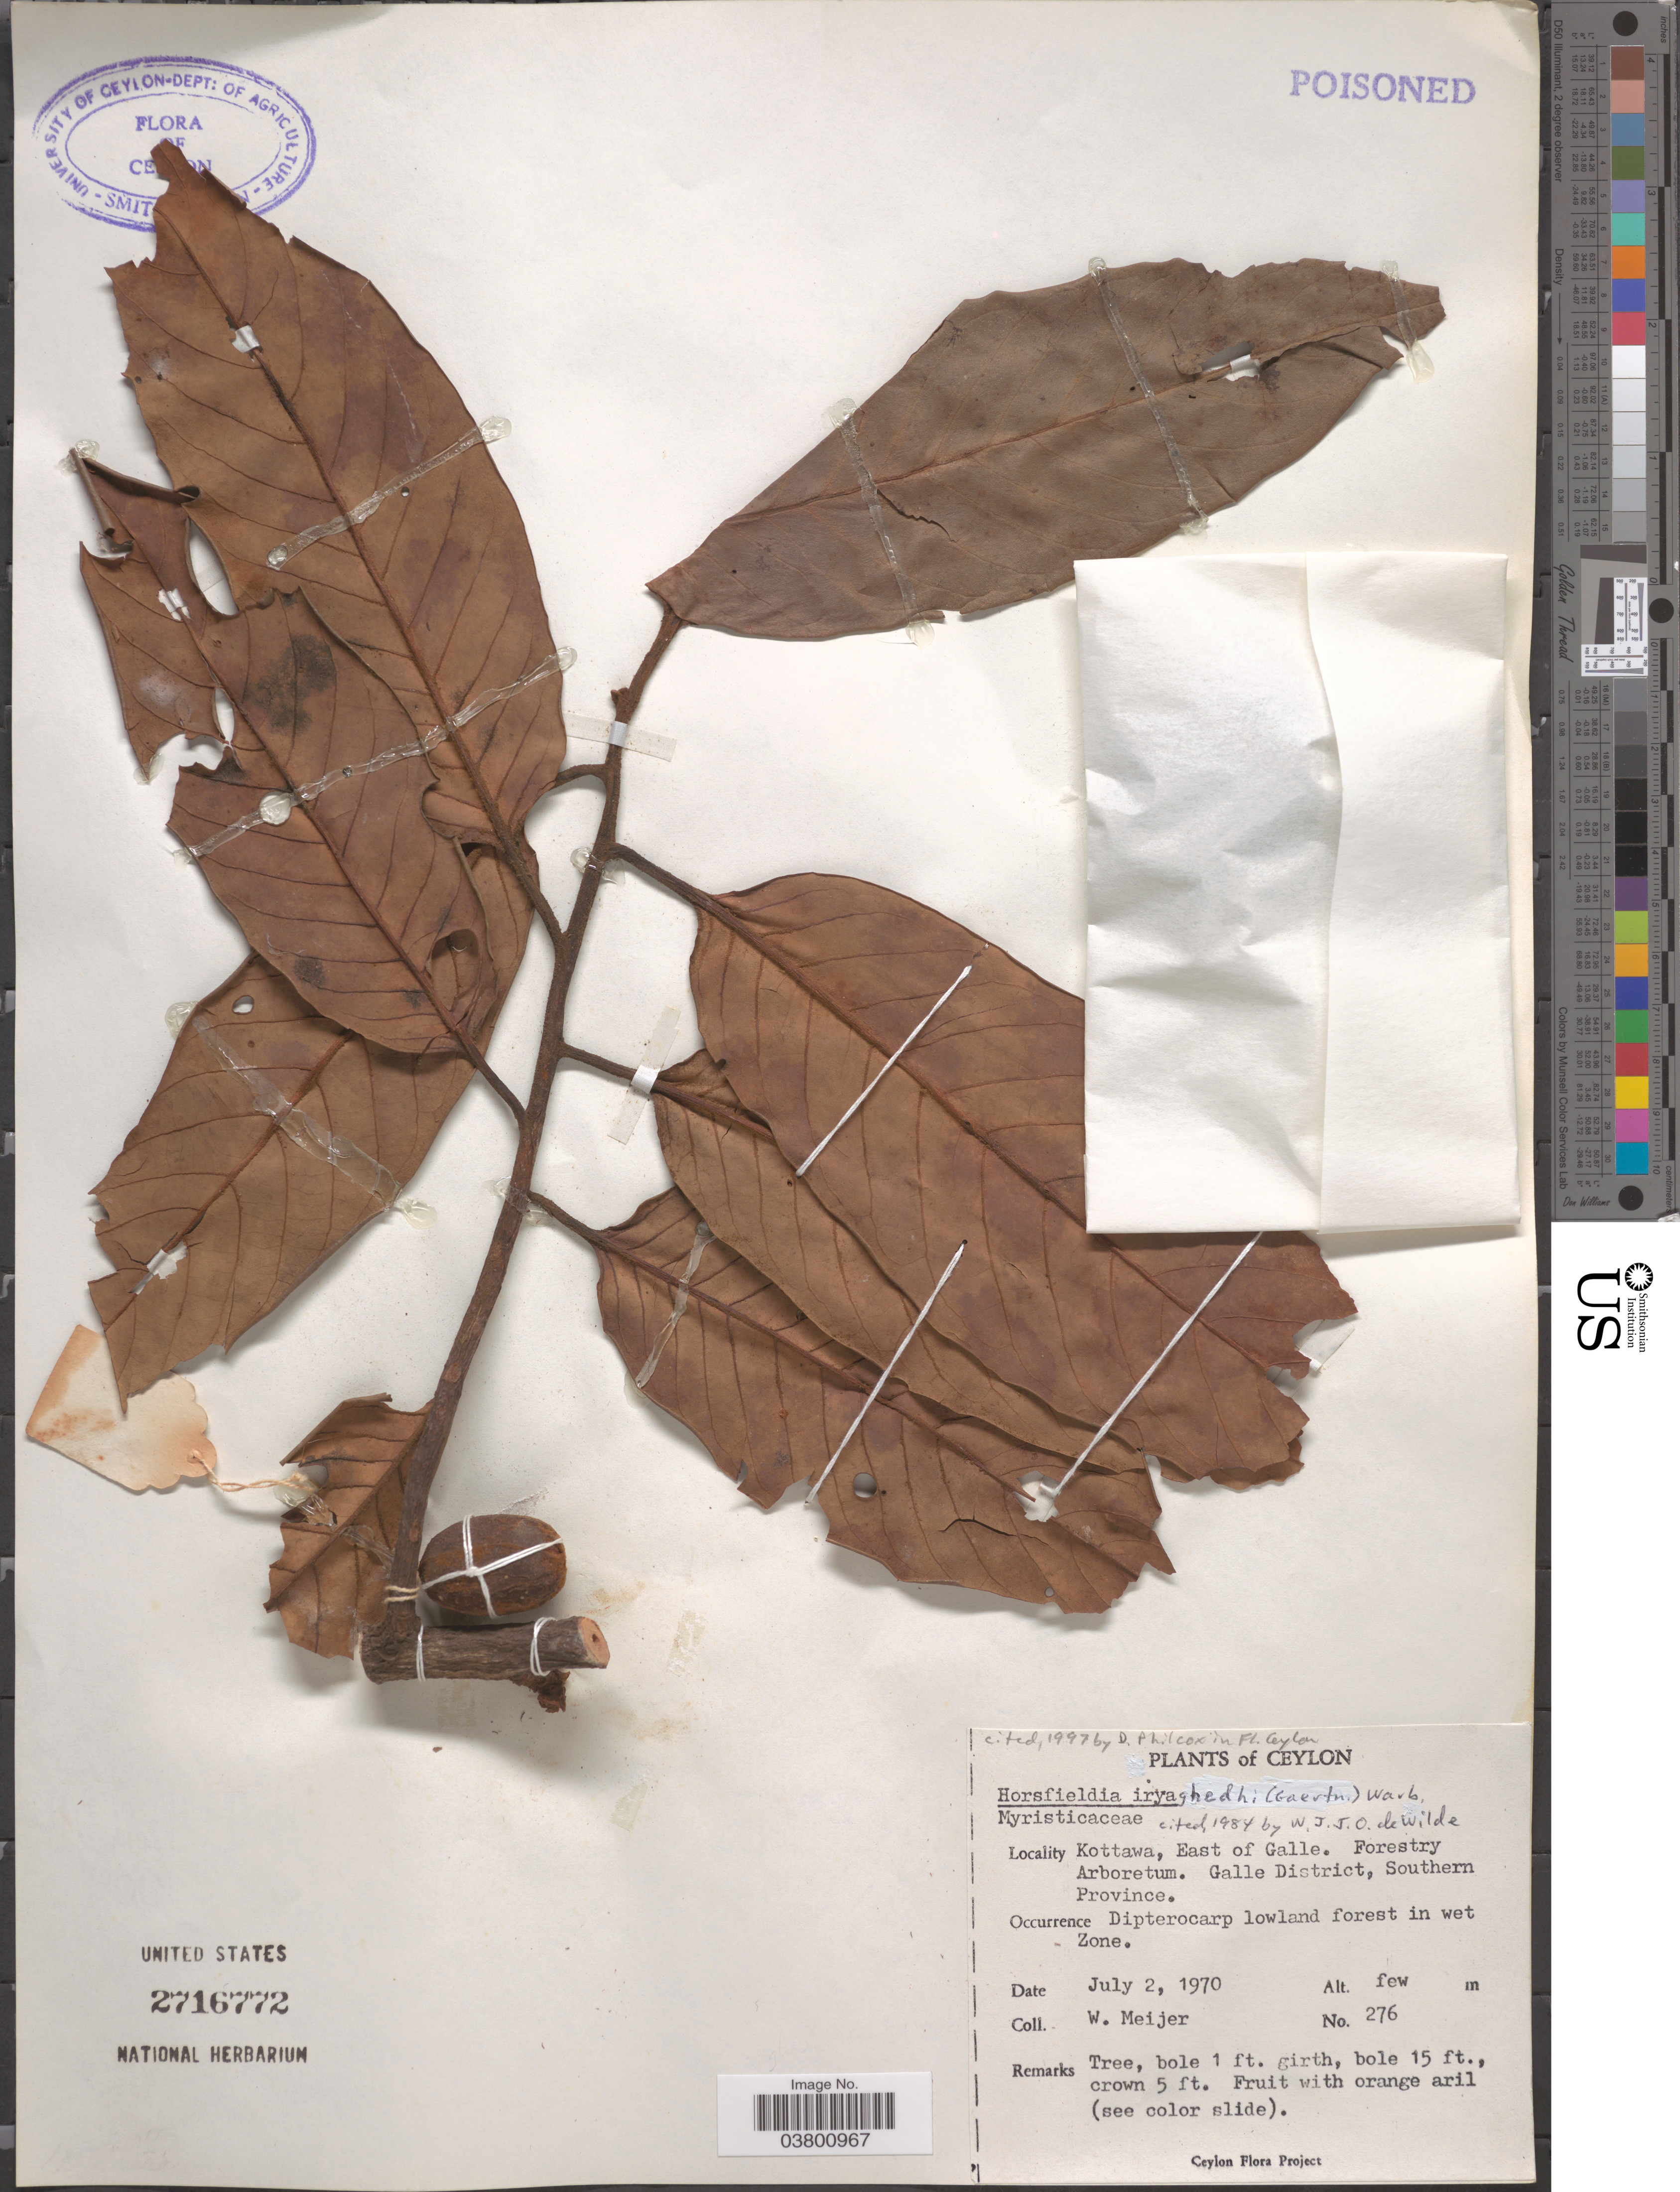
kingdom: Plantae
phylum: Tracheophyta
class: Magnoliopsida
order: Magnoliales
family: Myristicaceae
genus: Horsfieldia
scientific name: Horsfieldia iryaghedhi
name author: (Gaertn.) Warb.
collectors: W. Meijer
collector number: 276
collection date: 1970-07-02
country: Sri Lanka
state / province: Southern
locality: Ceylon. Kottawa, East of Galle. Forestry Arboretum. Galle District.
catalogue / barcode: US 2716772